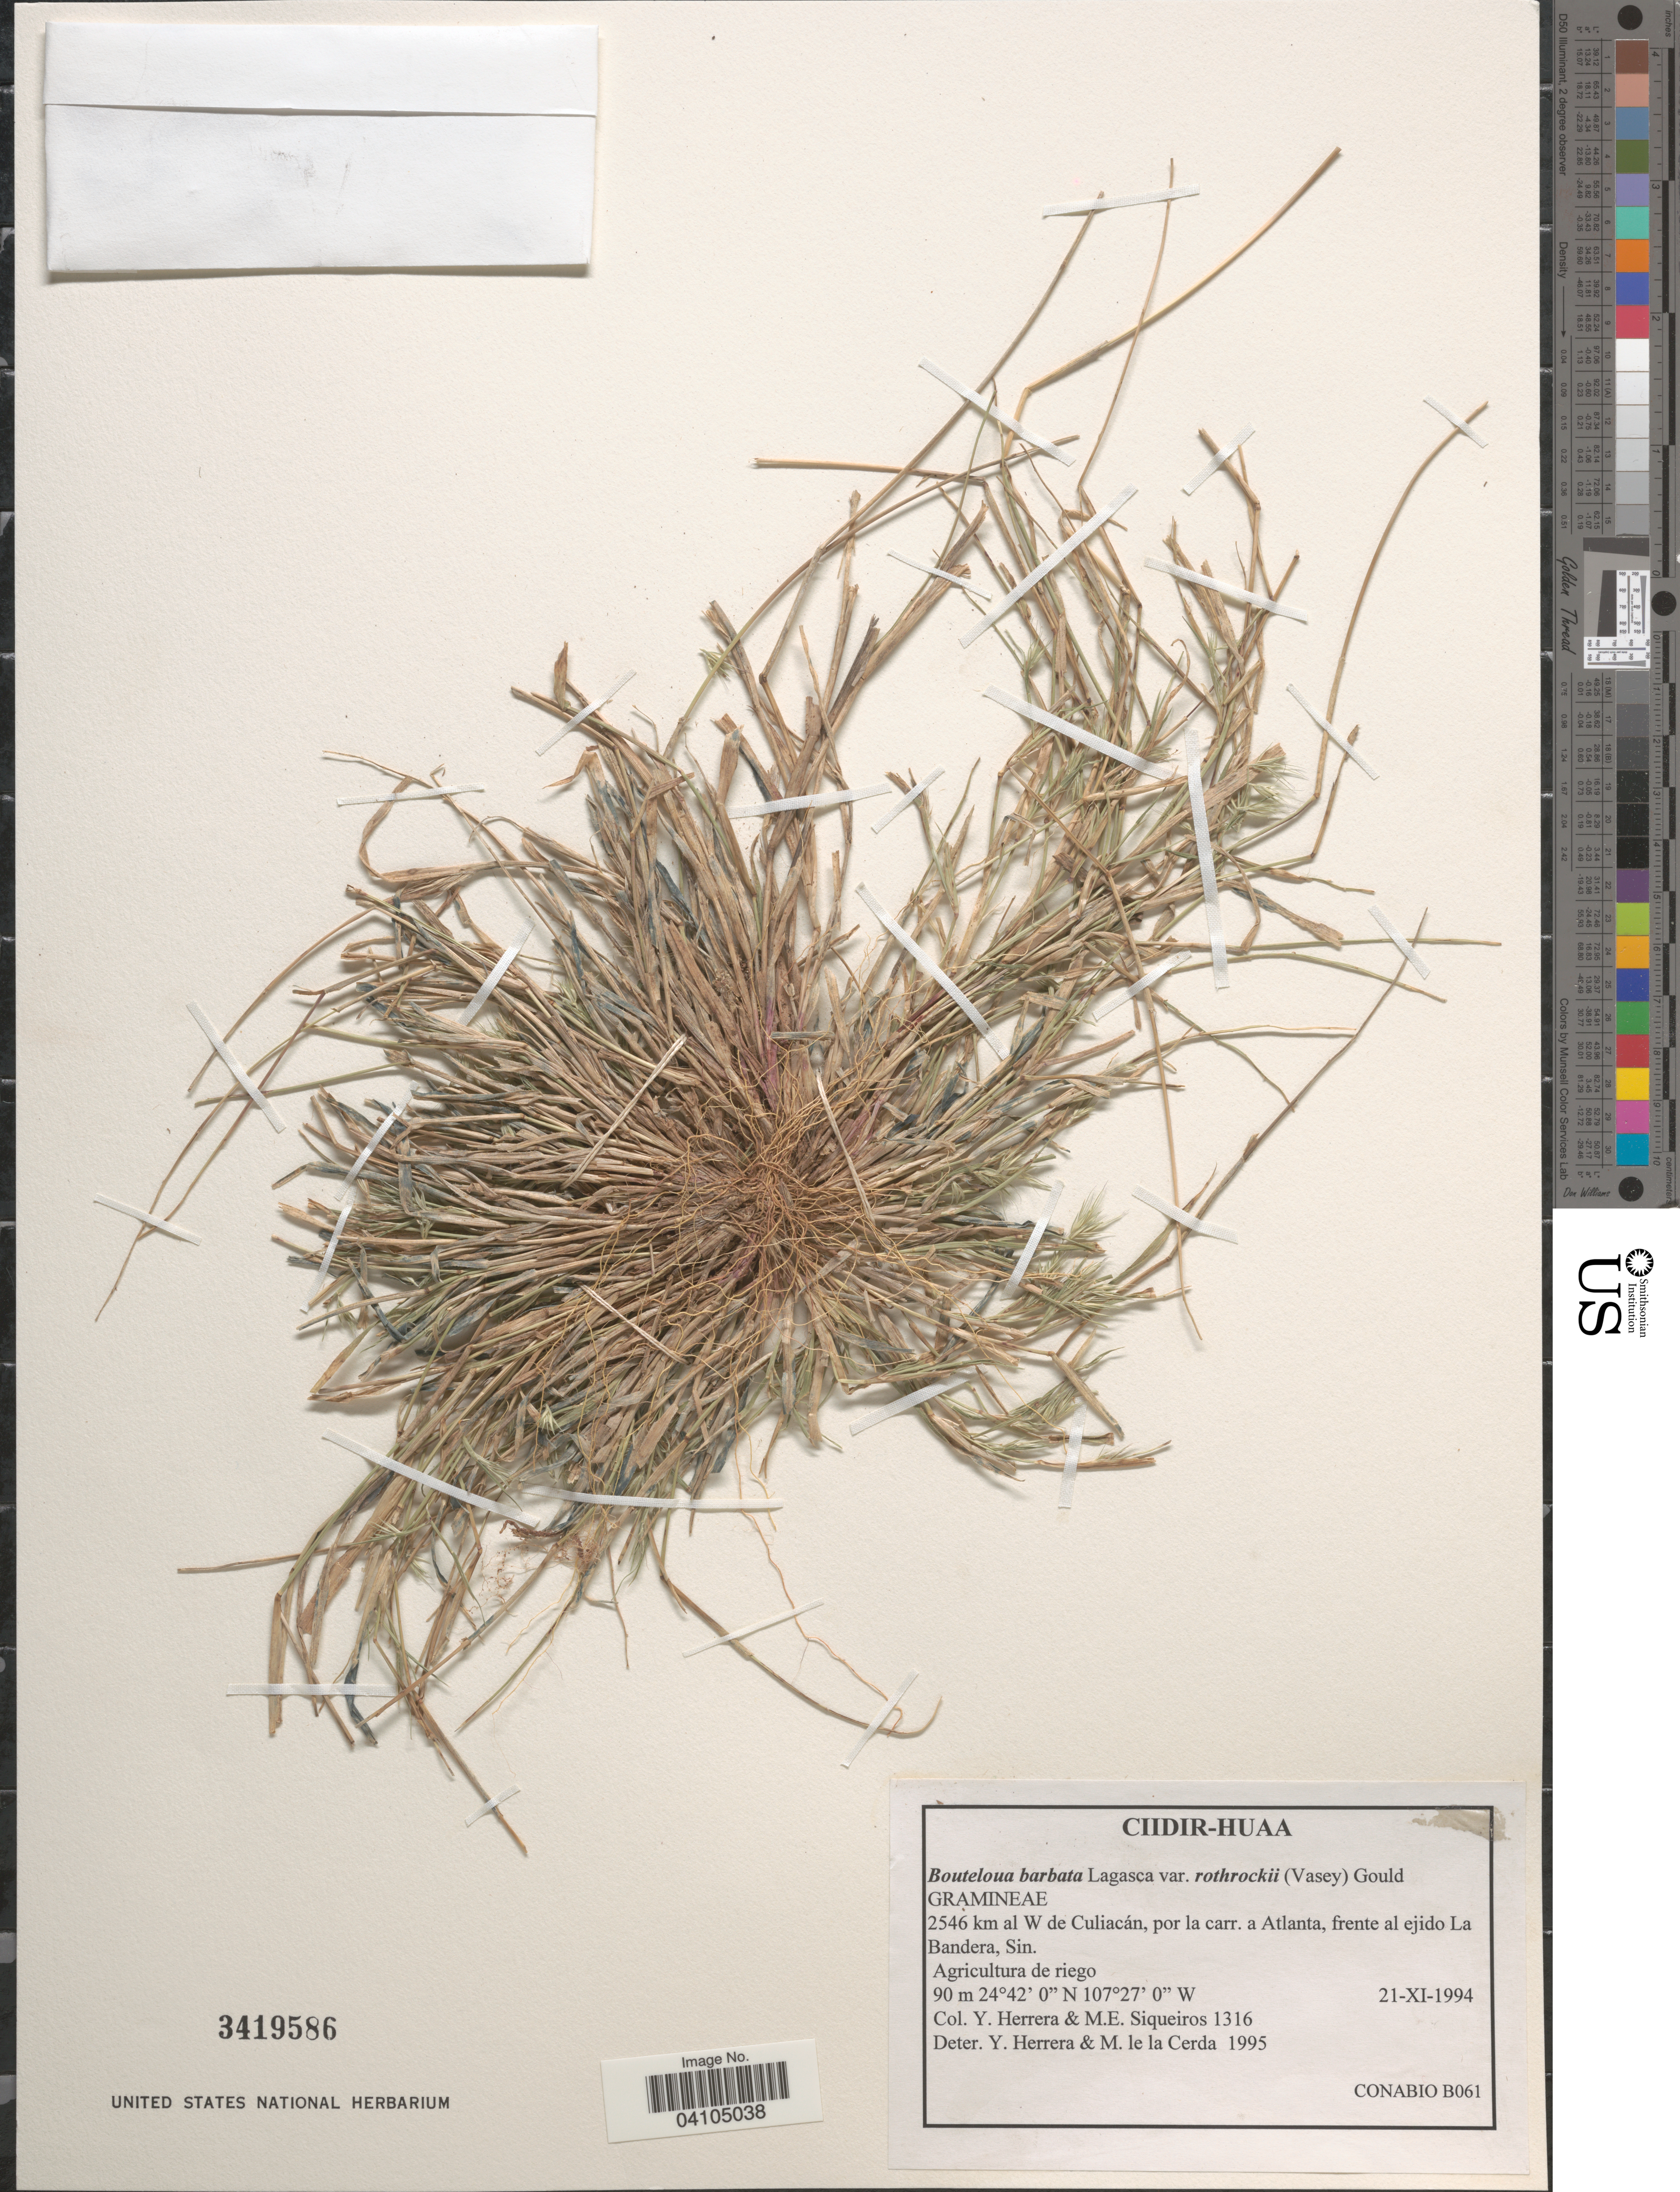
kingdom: Plantae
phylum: Tracheophyta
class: Liliopsida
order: Poales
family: Poaceae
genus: Bouteloua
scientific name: Bouteloua barbata var. rothrockii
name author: (Vasey) Gould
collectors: Y. Herrera Arrieta & M. Siqueiros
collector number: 1316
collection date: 1994-11-21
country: Mexico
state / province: Sinaloa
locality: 2546 km al W de Culiacán, por la carr. a Atlanta, frente al ejido La Bandera.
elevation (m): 90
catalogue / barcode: US 3419586